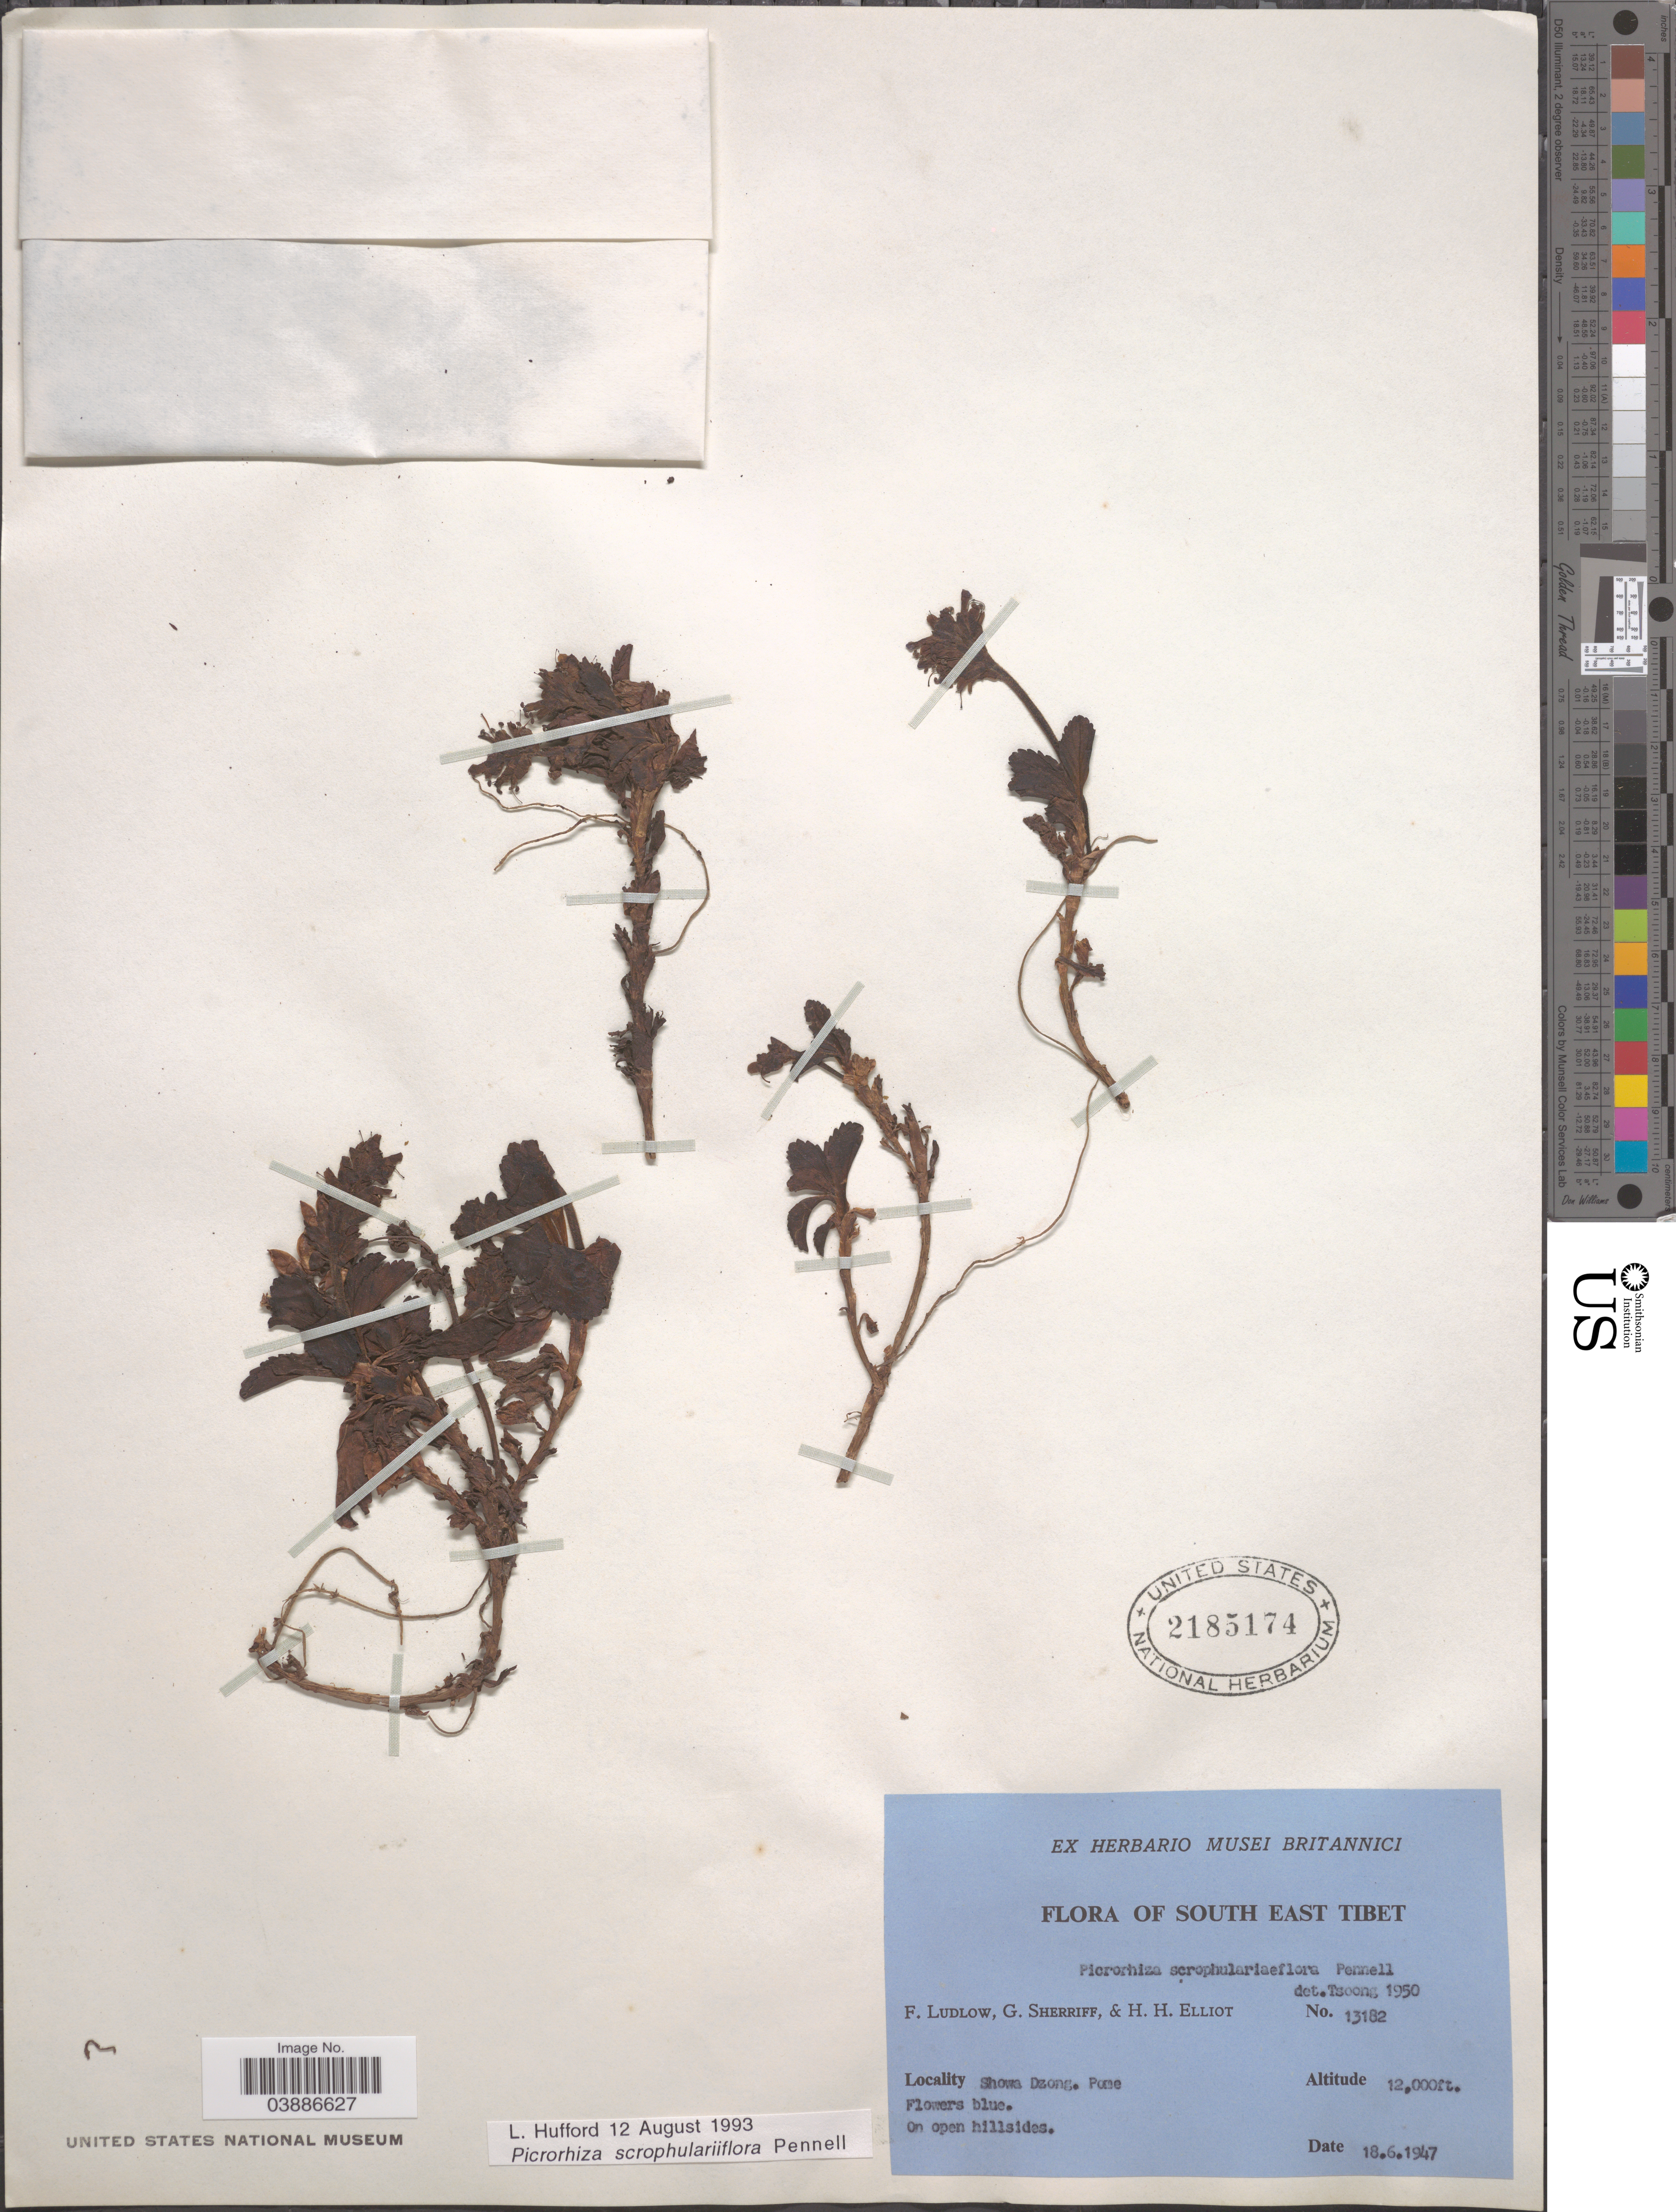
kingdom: Plantae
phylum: Tracheophyta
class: Magnoliopsida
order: Lamiales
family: Plantaginaceae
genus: Picrorhiza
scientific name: Picrorhiza scrophulariiflora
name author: Pennell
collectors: F. Ludlow, G. Sherriff & H. H. Elliot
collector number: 13182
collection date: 1947-06-18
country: China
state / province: Xizang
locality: South East Tibet. Showa Dzong. Pome.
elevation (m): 3658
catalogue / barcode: US 2185174